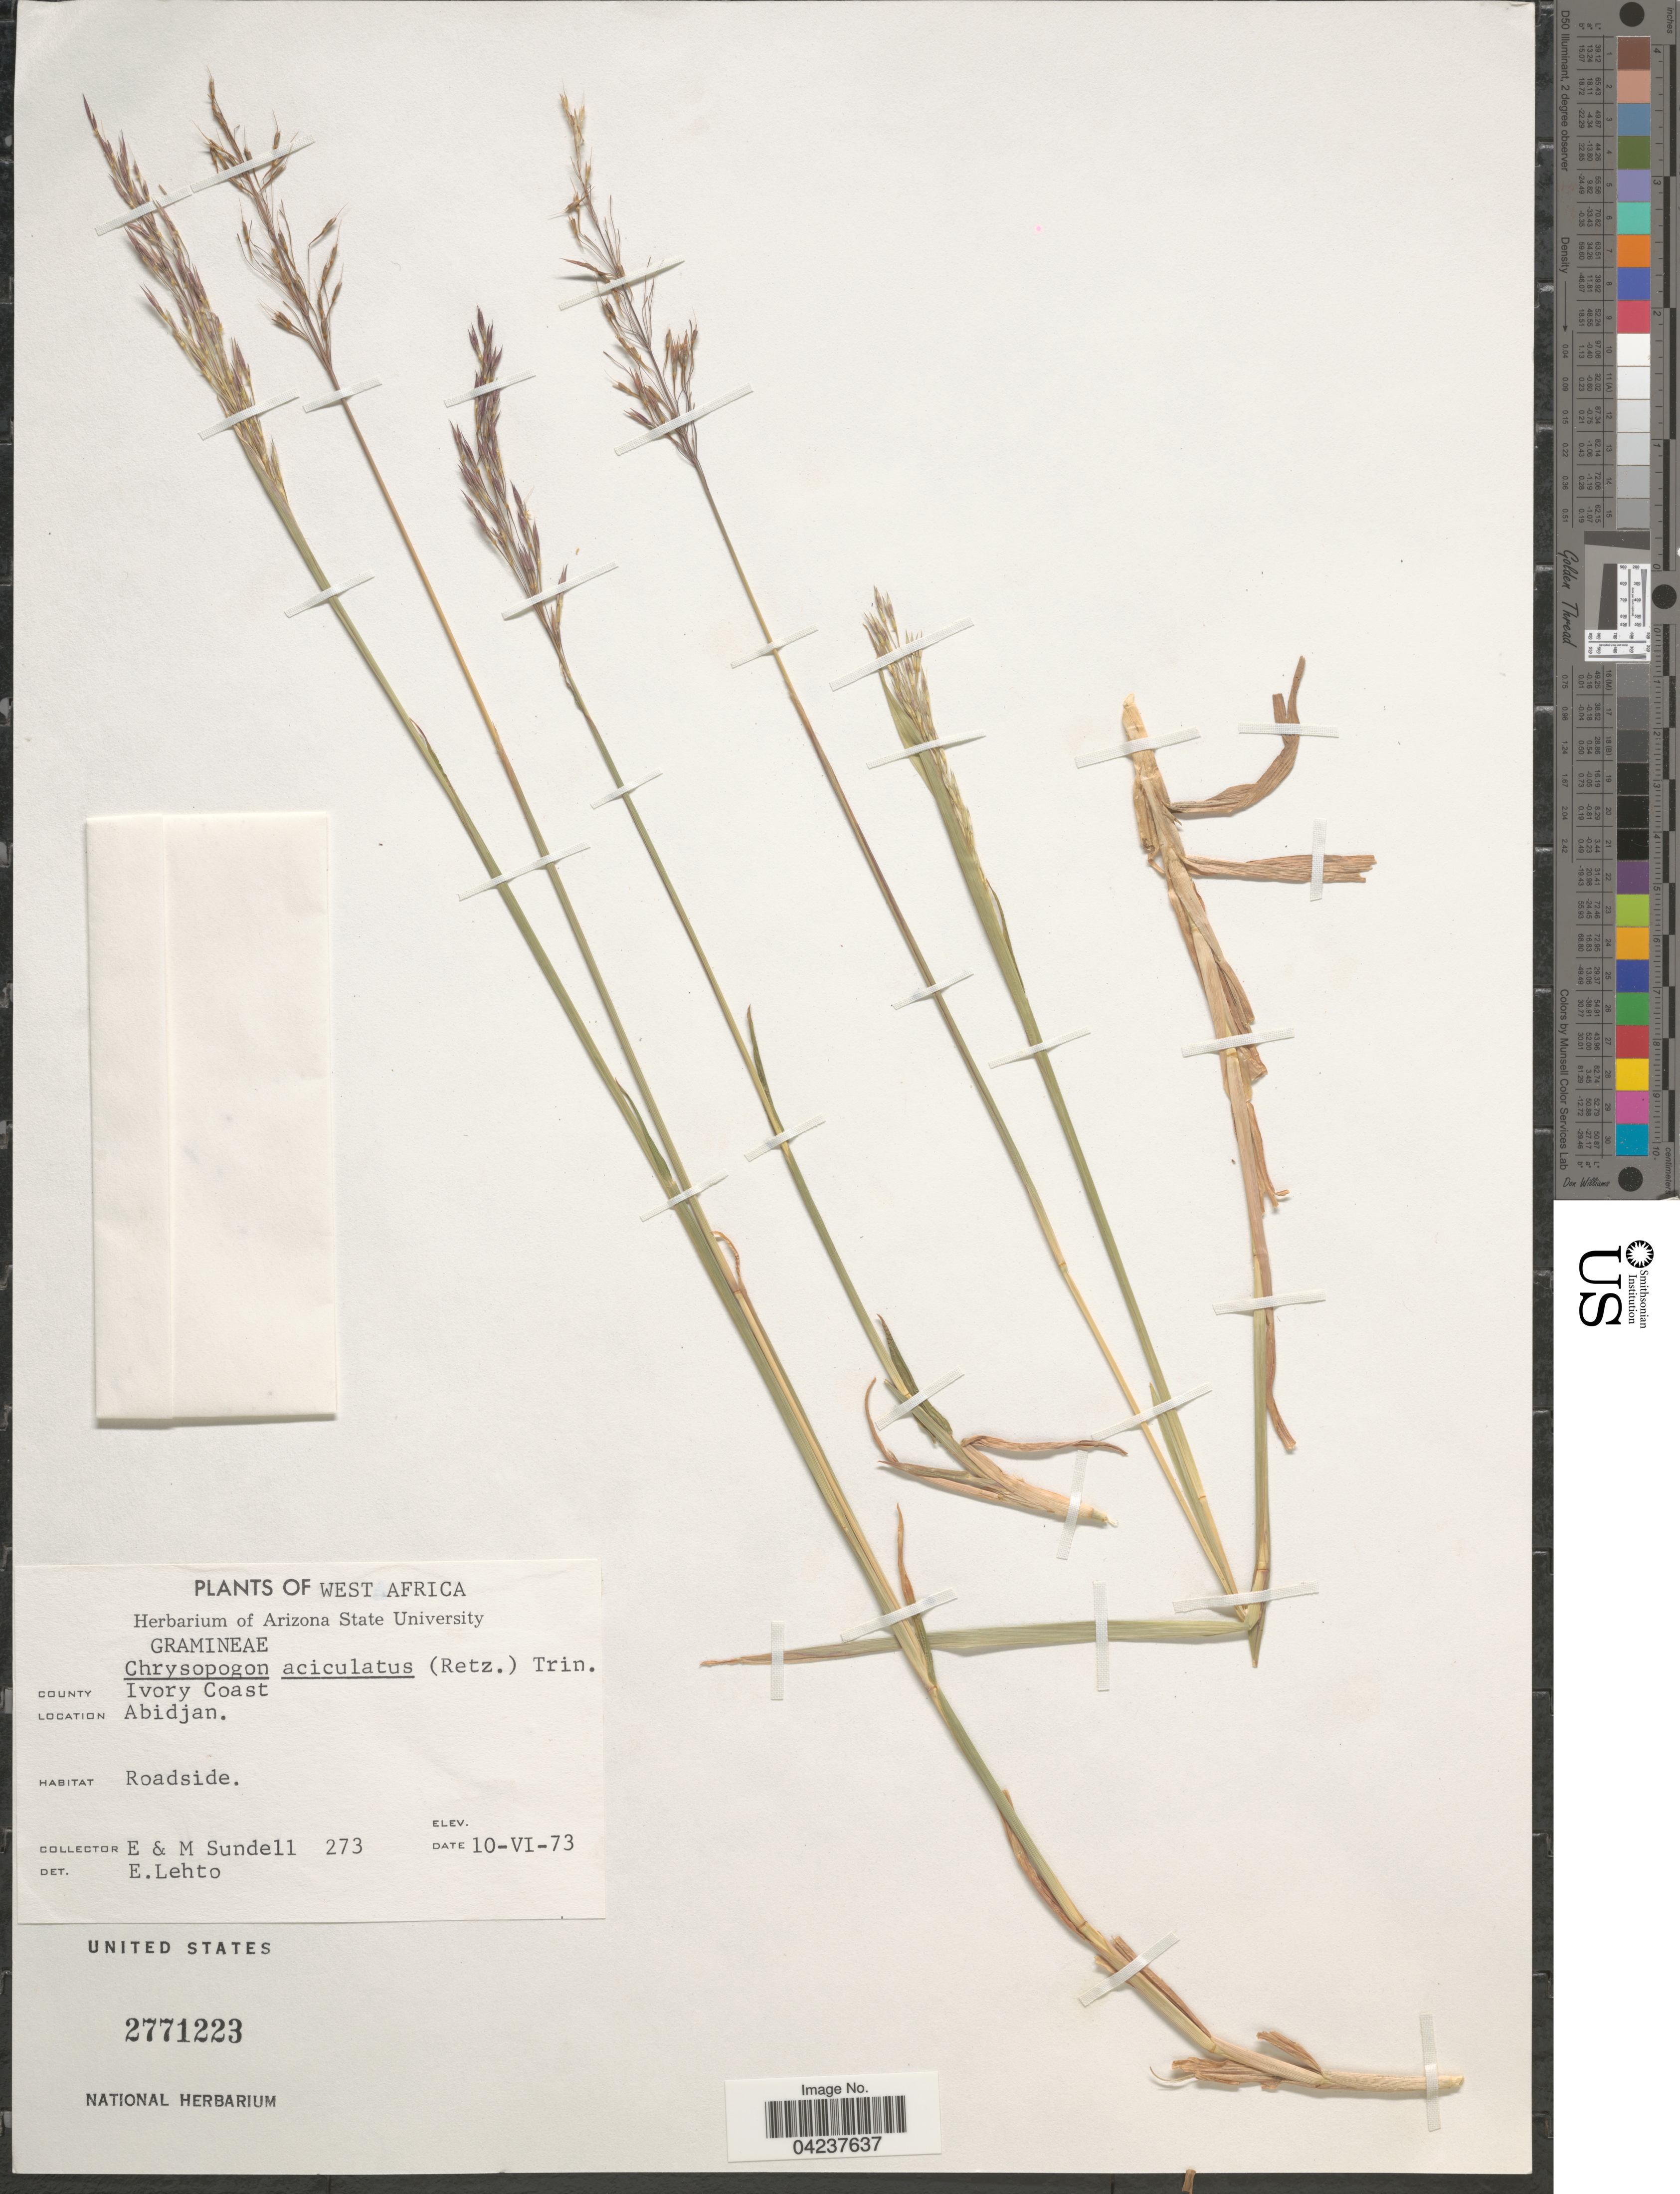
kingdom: Plantae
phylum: Tracheophyta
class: Liliopsida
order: Poales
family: Poaceae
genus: Chrysopogon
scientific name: Chrysopogon aciculatus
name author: (Retz.) Trin.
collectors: E. Sundell & M. Sundell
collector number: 273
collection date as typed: Transcribed d/m/y: 10/6/73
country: Ivory Coast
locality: West Africa. County Ivory Coast. Abidjan.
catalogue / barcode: US 2771223